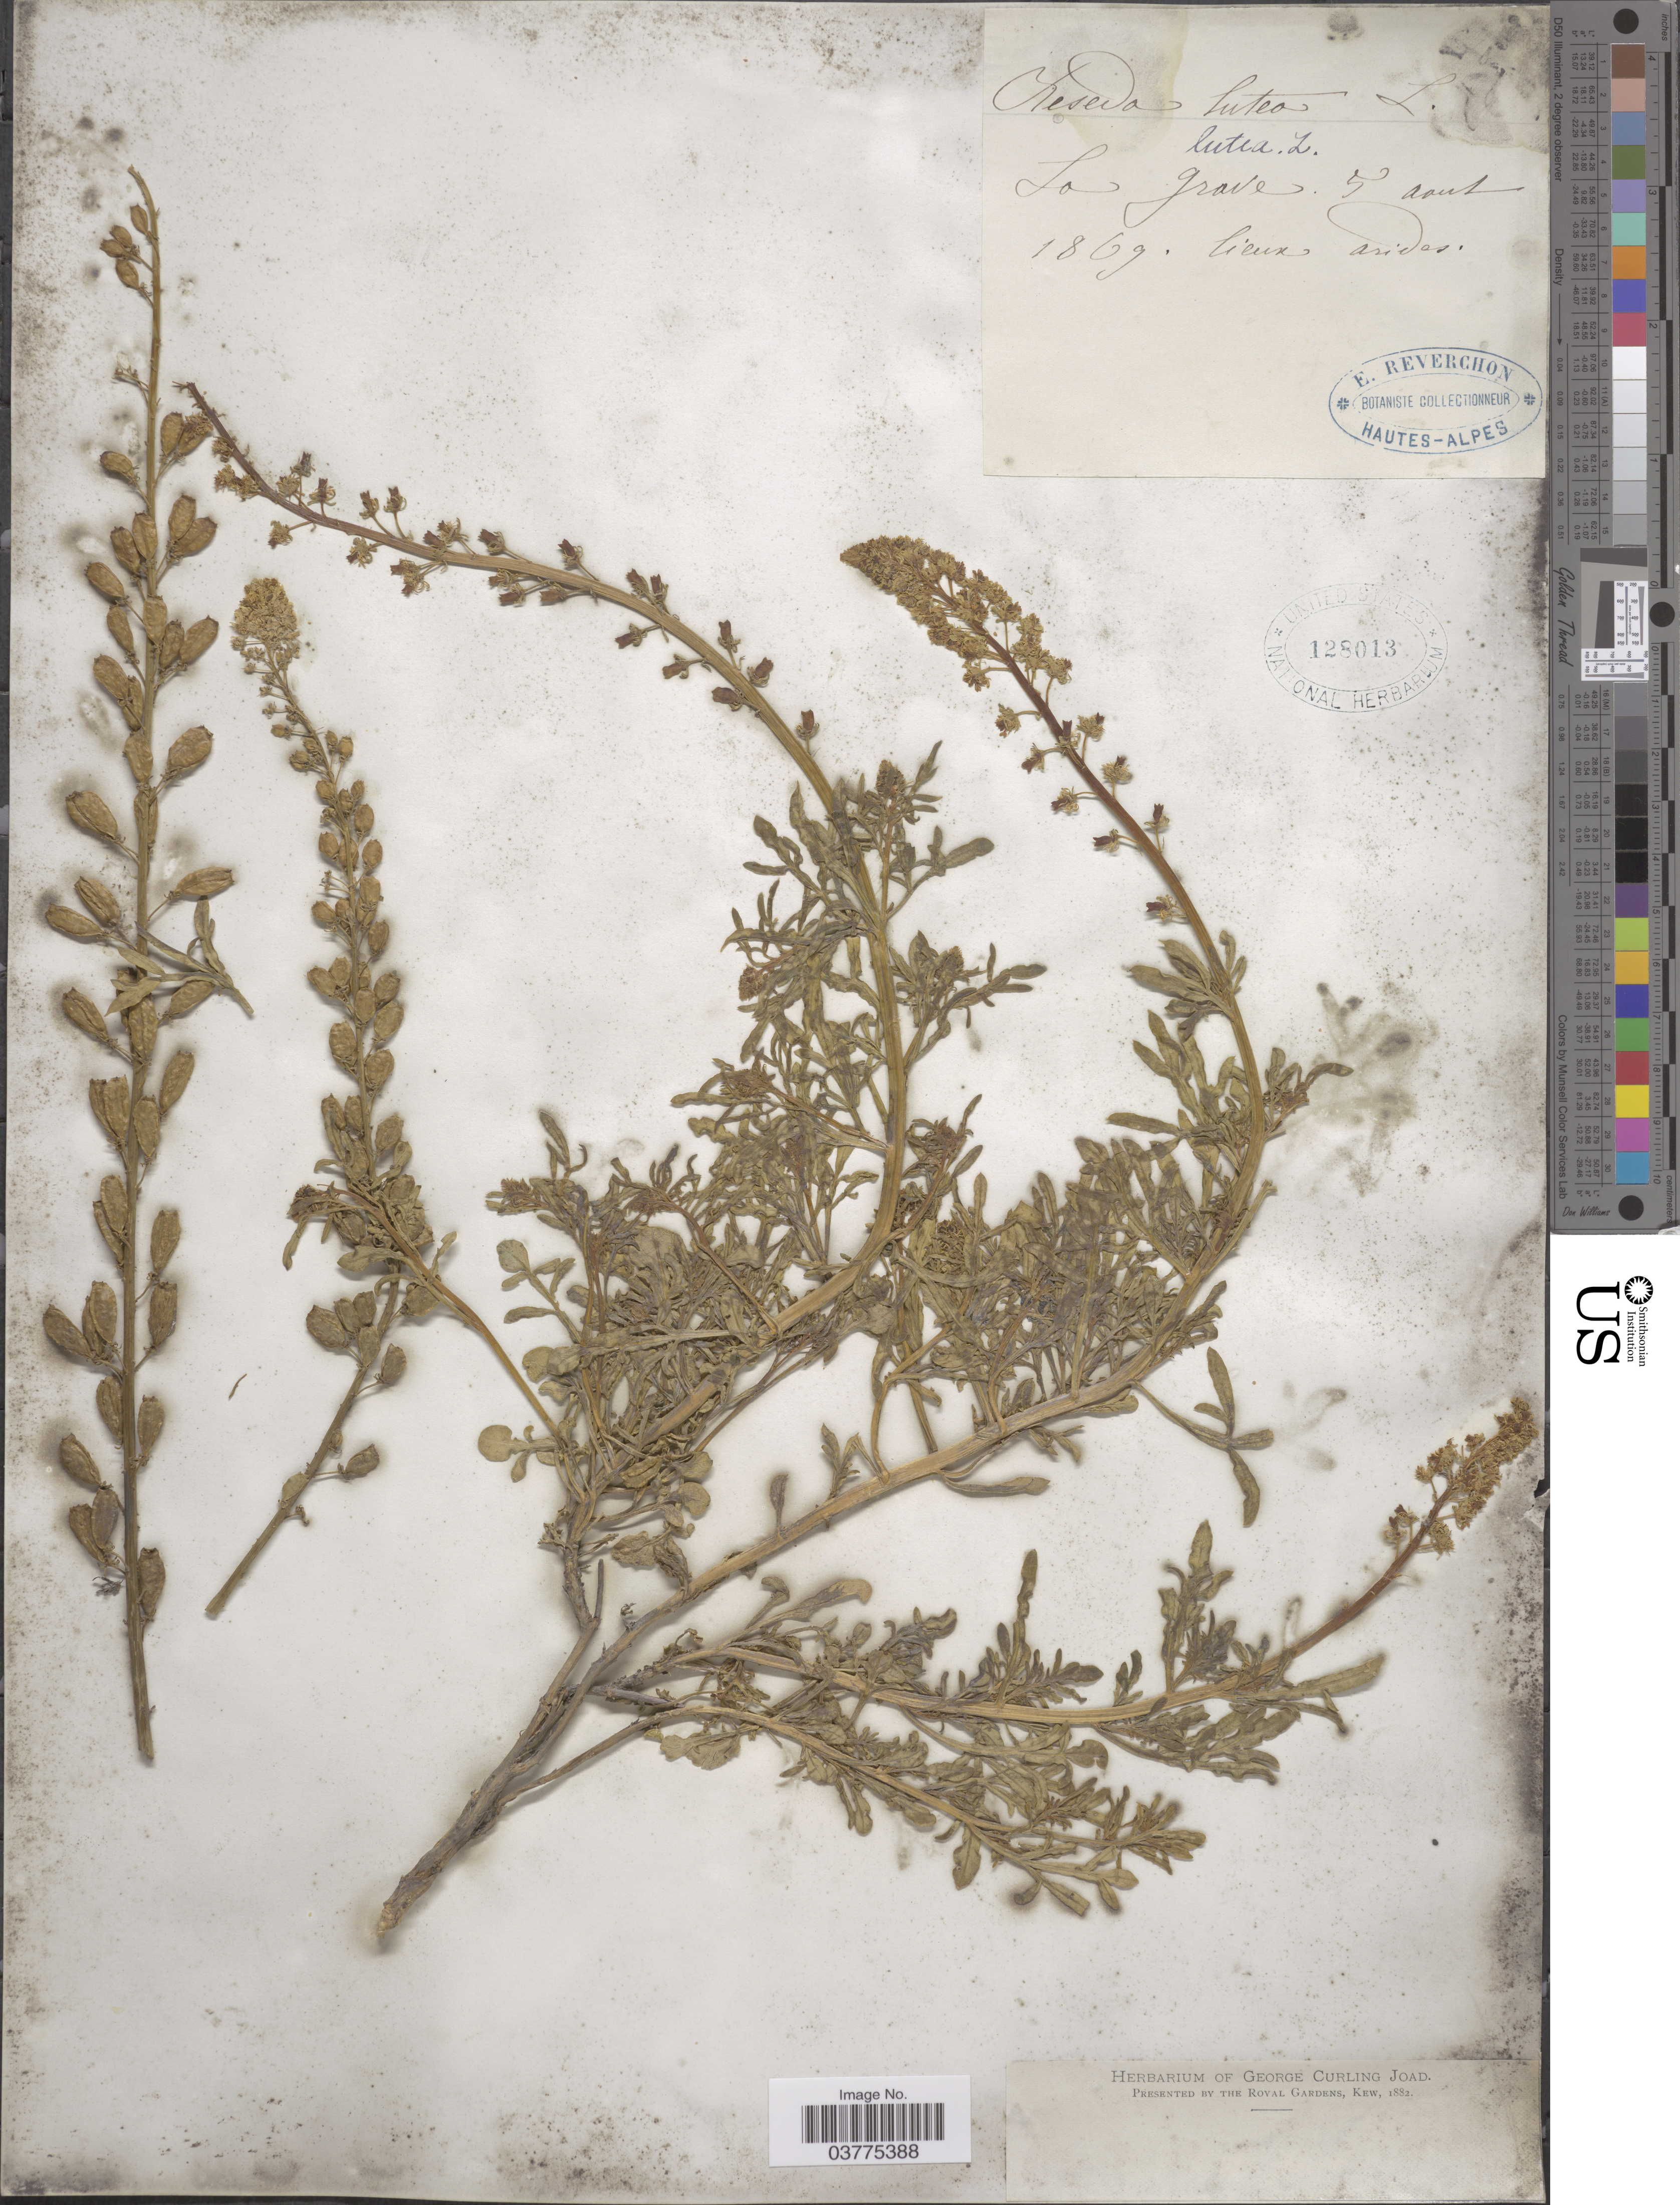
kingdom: Plantae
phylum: Tracheophyta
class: Magnoliopsida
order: Brassicales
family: Resedaceae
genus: Reseda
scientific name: Reseda lutea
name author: L.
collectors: E. Reverchon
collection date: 1869-08-05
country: France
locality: La grave. Lieux arides.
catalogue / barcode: US 128013